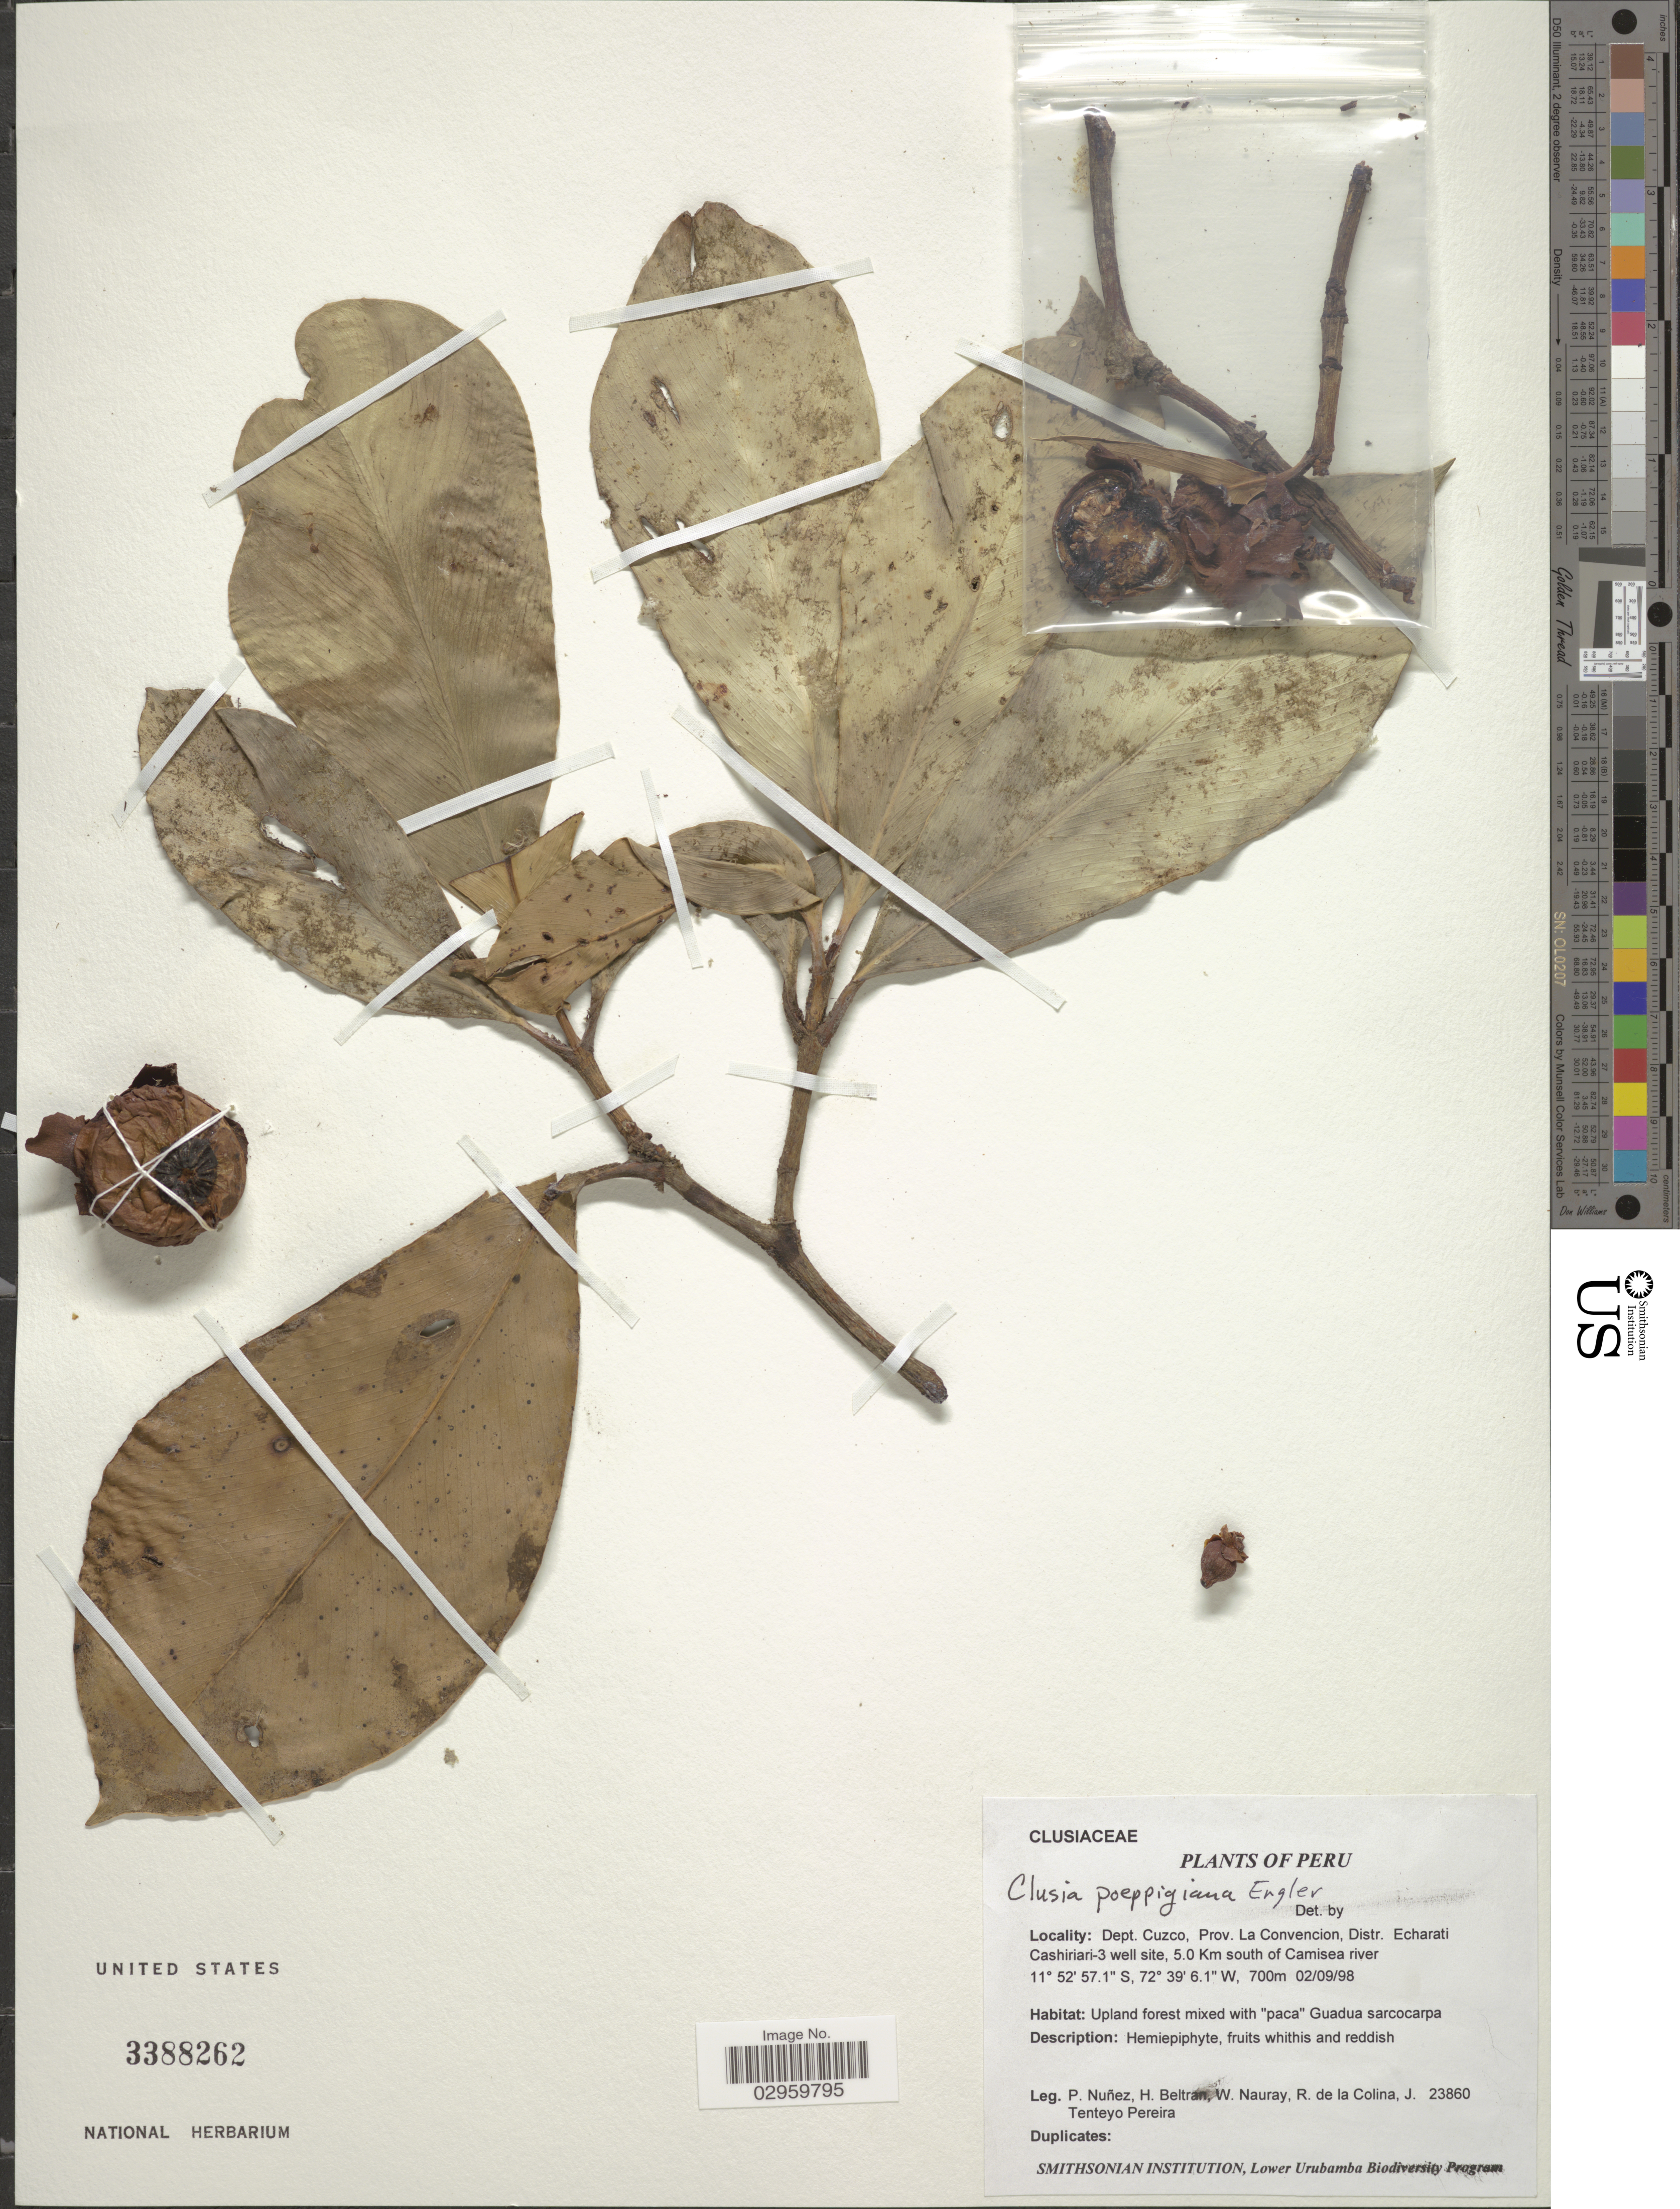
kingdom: Plantae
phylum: Tracheophyta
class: Magnoliopsida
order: Malpighiales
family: Clusiaceae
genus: Clusia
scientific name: Clusia poeppigiana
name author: Engl.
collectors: P. Nuñez V., H. Beltran, W. Nauray, R. Colina & J. T. Pereira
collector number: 23860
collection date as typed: Transcribed d/m/y: 2/9/98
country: Peru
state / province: Cusco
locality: Dept. Cuzco, Prov. La Convencion, Distr. Echarati Cashiriari-3 well site, 5.0 Km south of Camisea river.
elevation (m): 700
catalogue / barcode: US 3388262